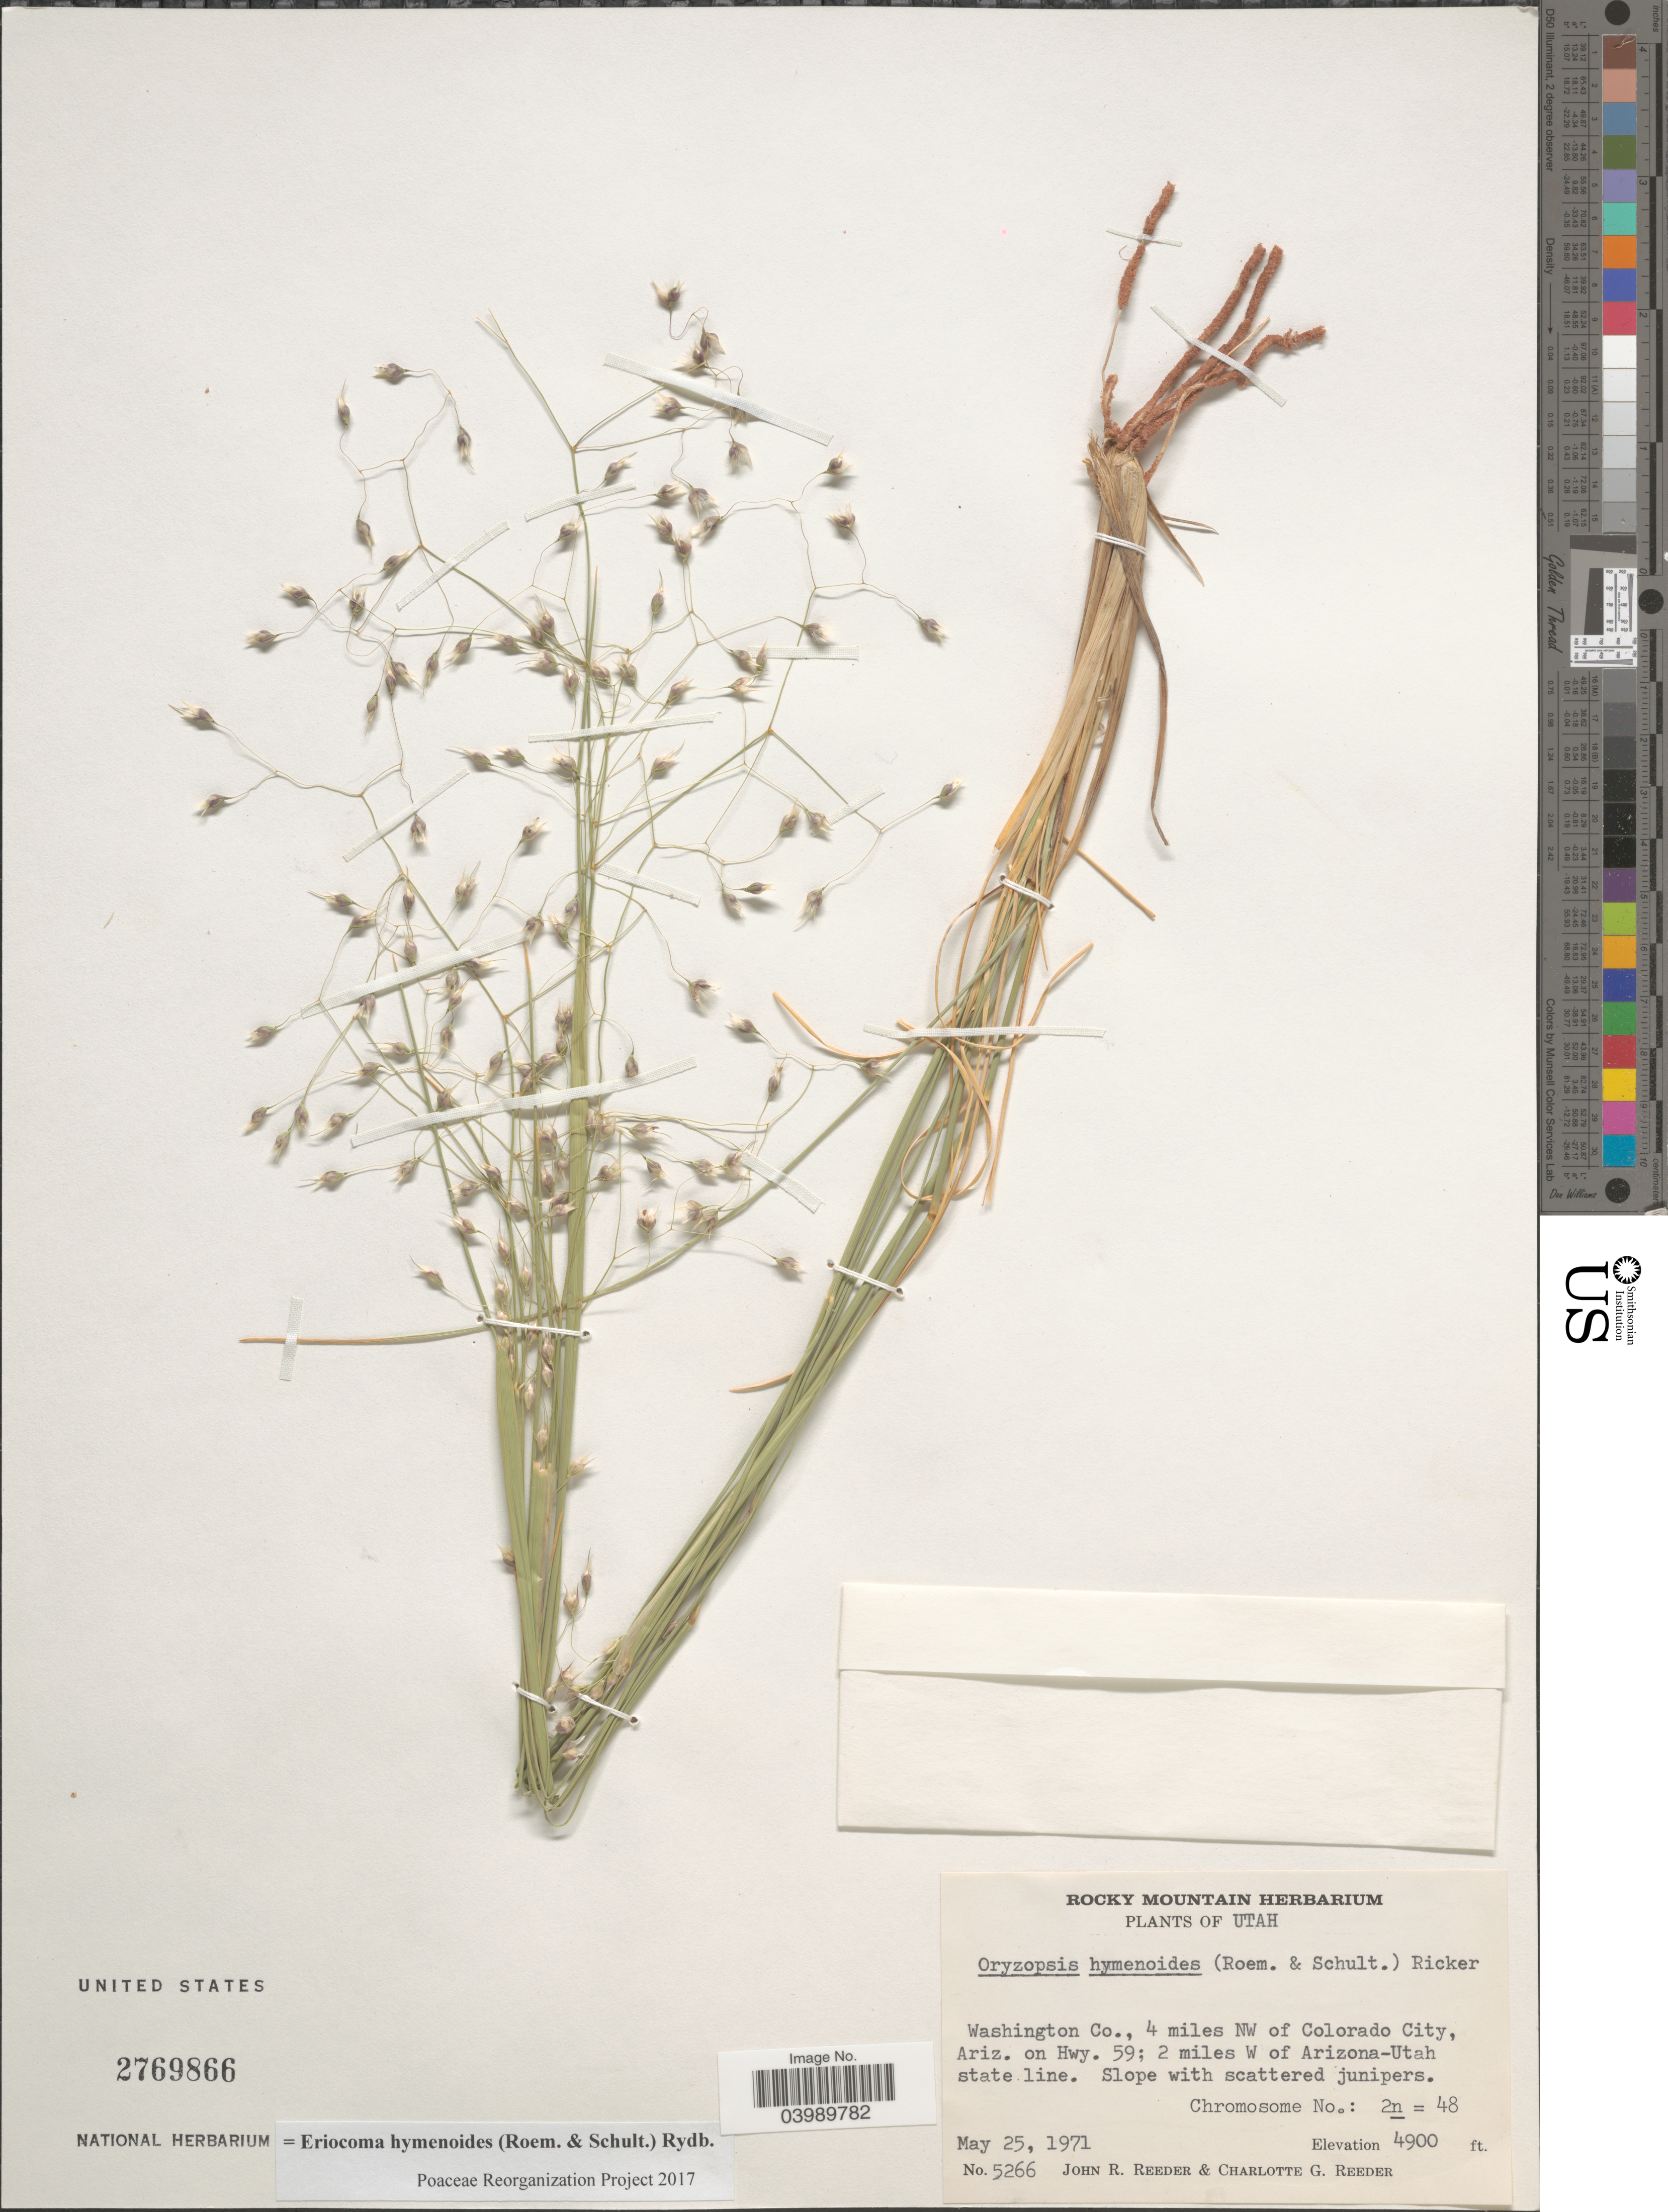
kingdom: Plantae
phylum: Tracheophyta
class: Liliopsida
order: Poales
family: Poaceae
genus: Eriocoma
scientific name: Eriocoma hymenoides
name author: (Roem. & Schult.) Rydb.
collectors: J. R. Reeder & C. G. Reeder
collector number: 5266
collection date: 1971-05-25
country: United States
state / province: Utah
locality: Washington Co., 4 miles NW of Colorado City, Ariz. on Hwy. 59; 2 miles W of Arizona-Utah state line.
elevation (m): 1494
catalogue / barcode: US 2769866